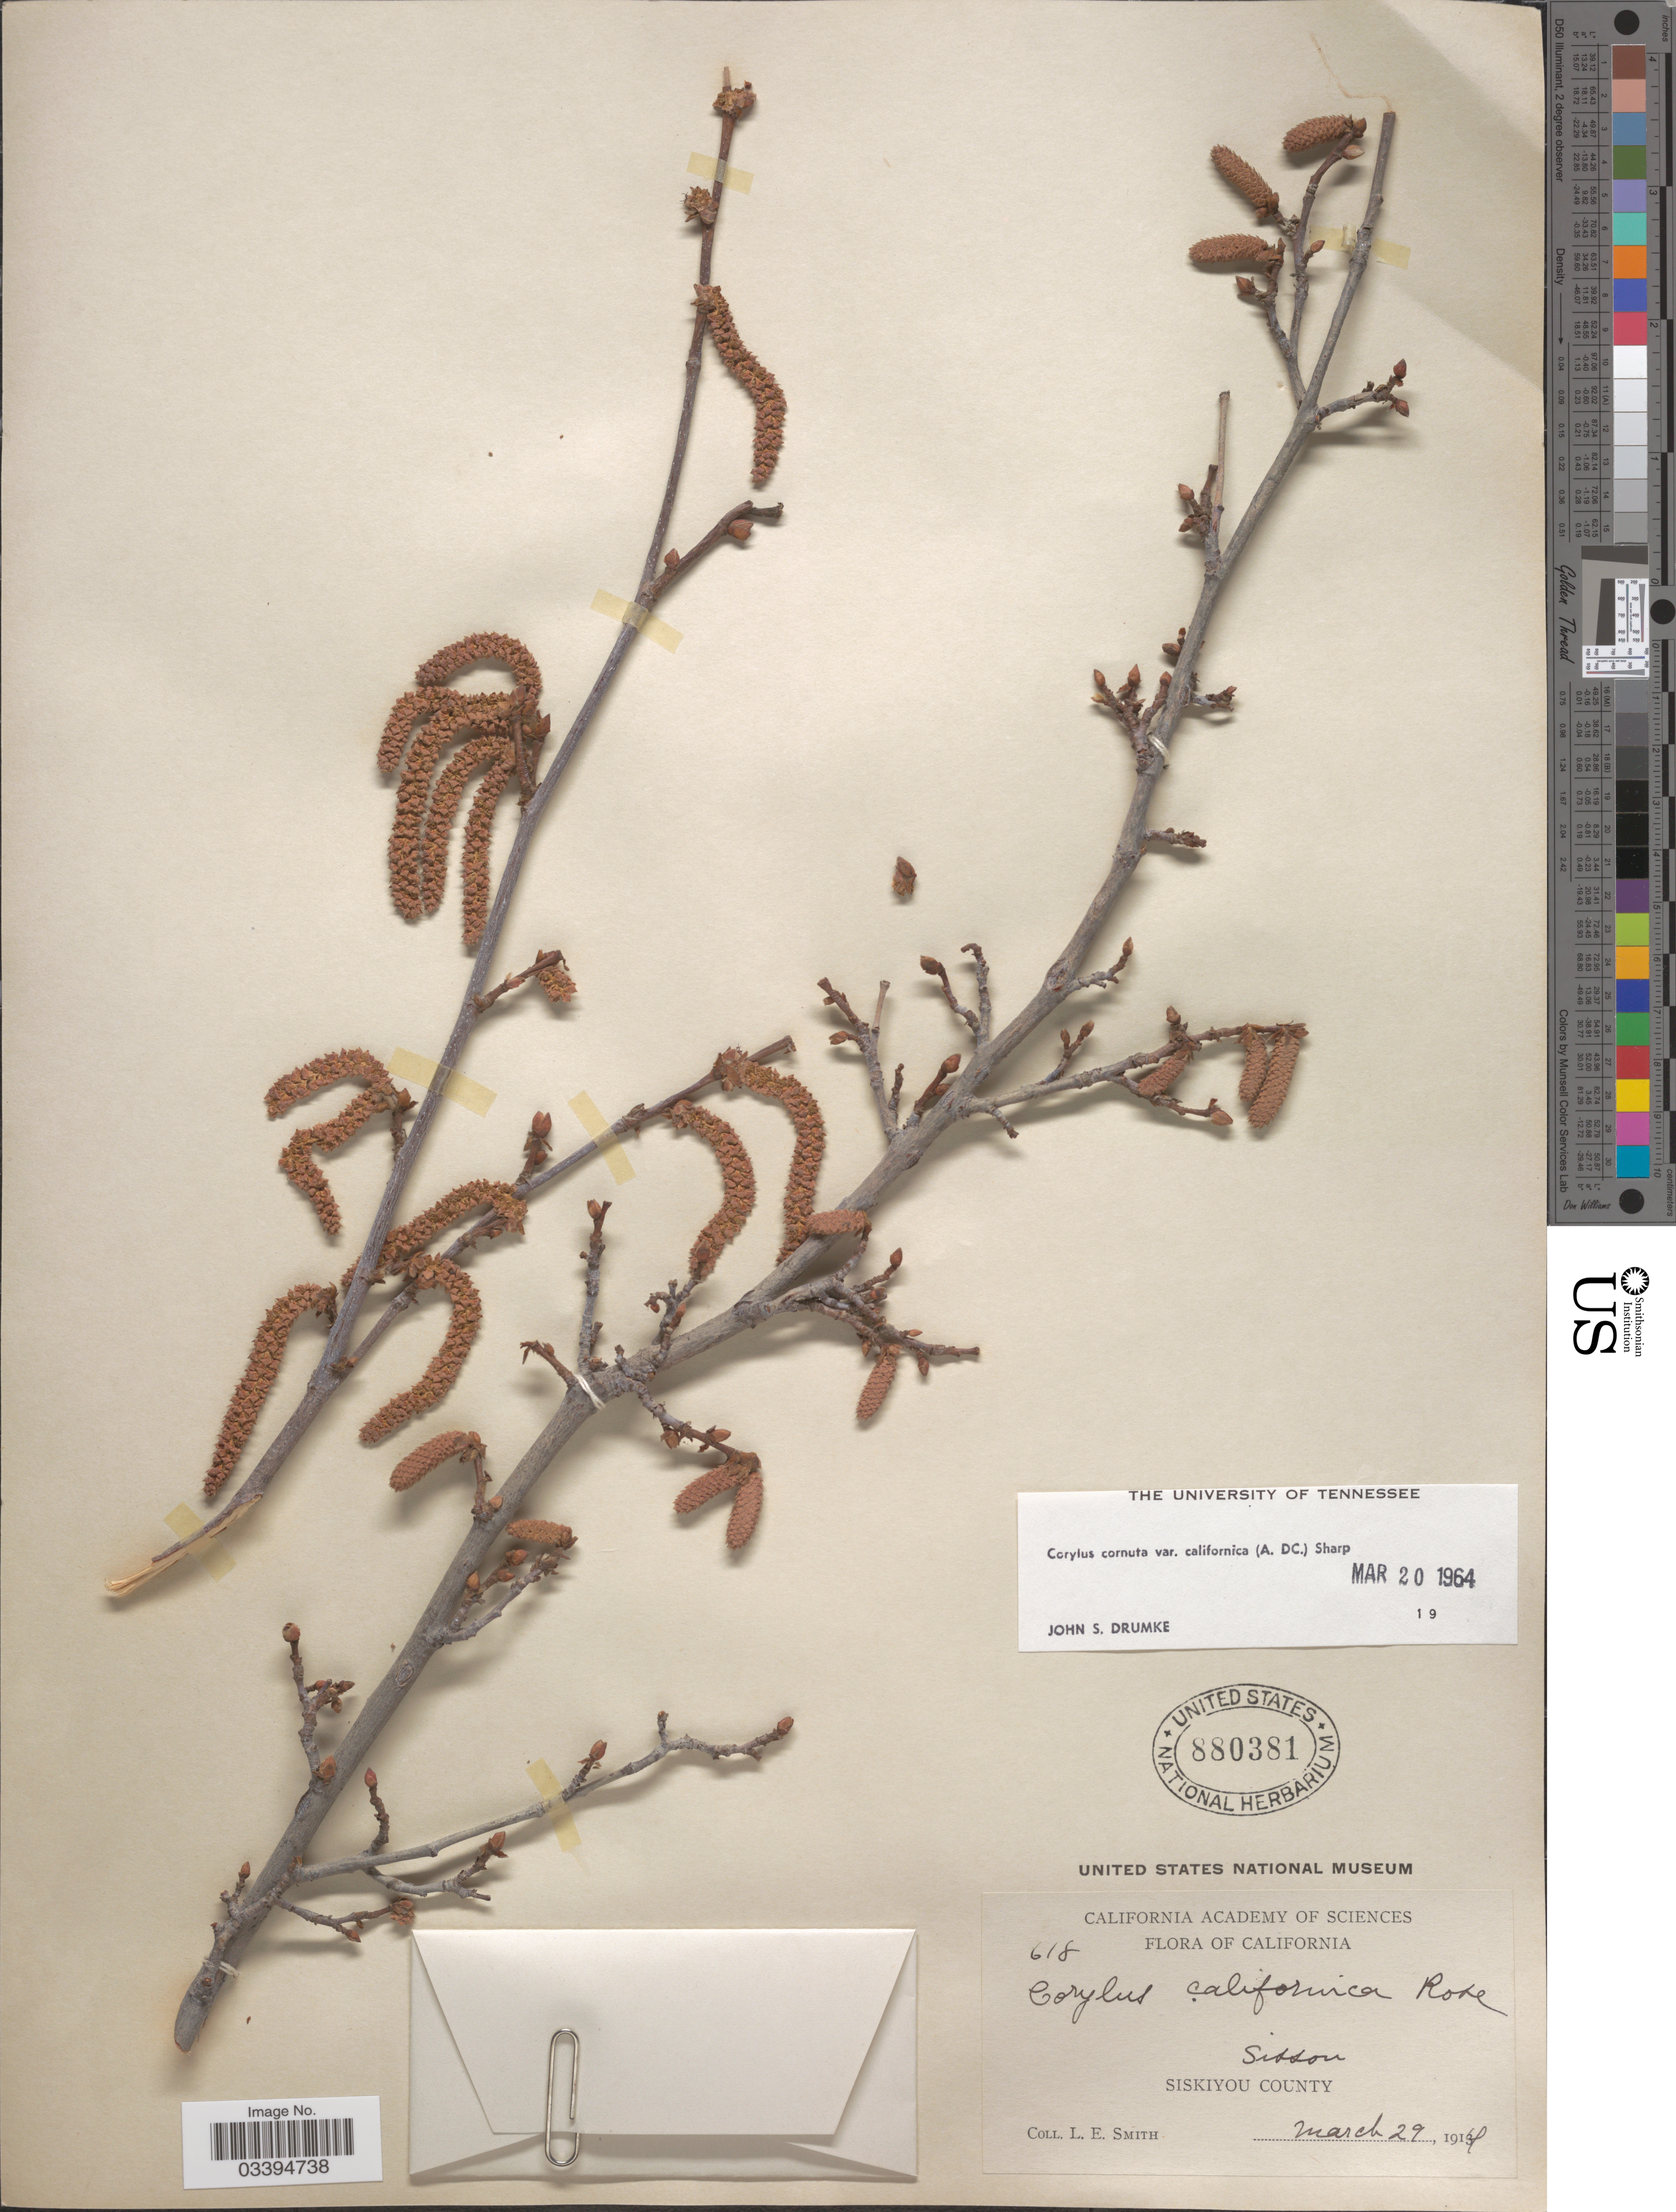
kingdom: Plantae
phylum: Tracheophyta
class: Magnoliopsida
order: Fagales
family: Betulaceae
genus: Corylus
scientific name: Corylus cornuta var. californica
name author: Marshall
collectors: L. E. Smith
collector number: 618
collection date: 1914-03-29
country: United States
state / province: California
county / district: Siskiyou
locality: Sisson, Siskiyou County.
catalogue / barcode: US 880381